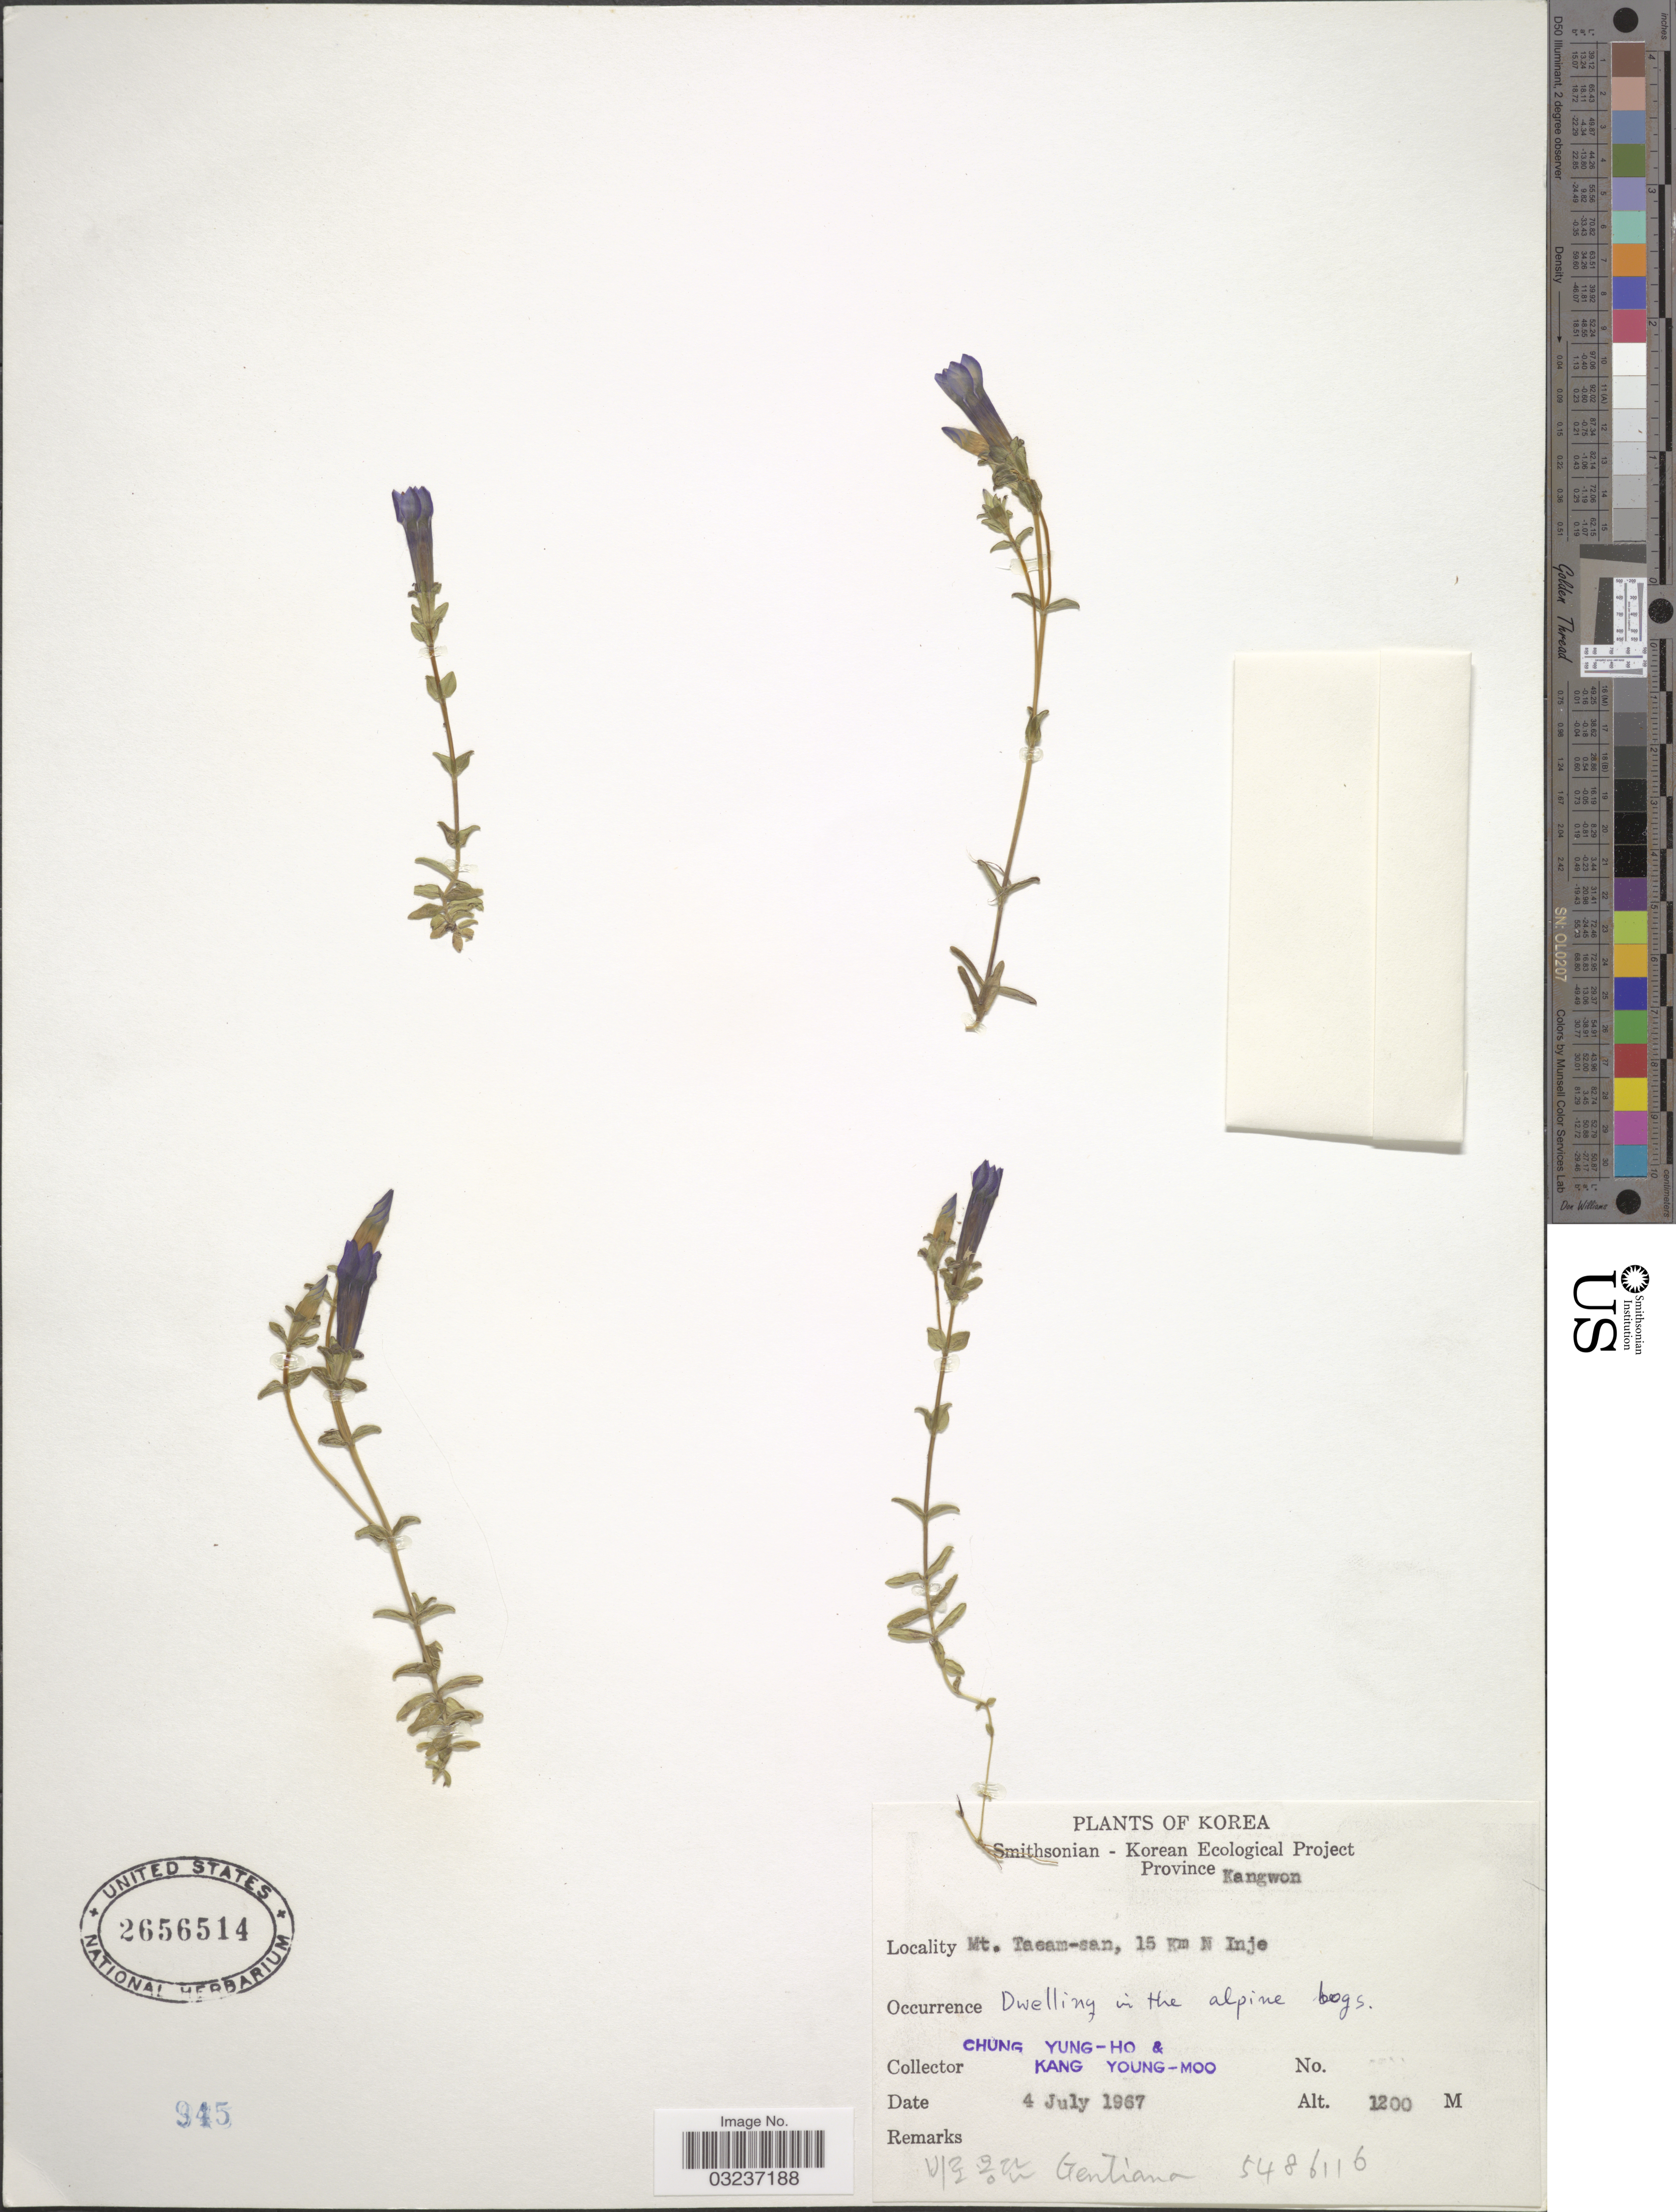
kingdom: Plantae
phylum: Tracheophyta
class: Magnoliopsida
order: Gentianales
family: Gentianaceae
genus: Gentiana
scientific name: Gentiana sp.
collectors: C. Yung-Ho & K. Young-Moo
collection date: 1967-07-04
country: North Korea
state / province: Kangwon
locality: Mt. Taeam-san, 15 km N Inje.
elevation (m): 1200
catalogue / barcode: US 2656514